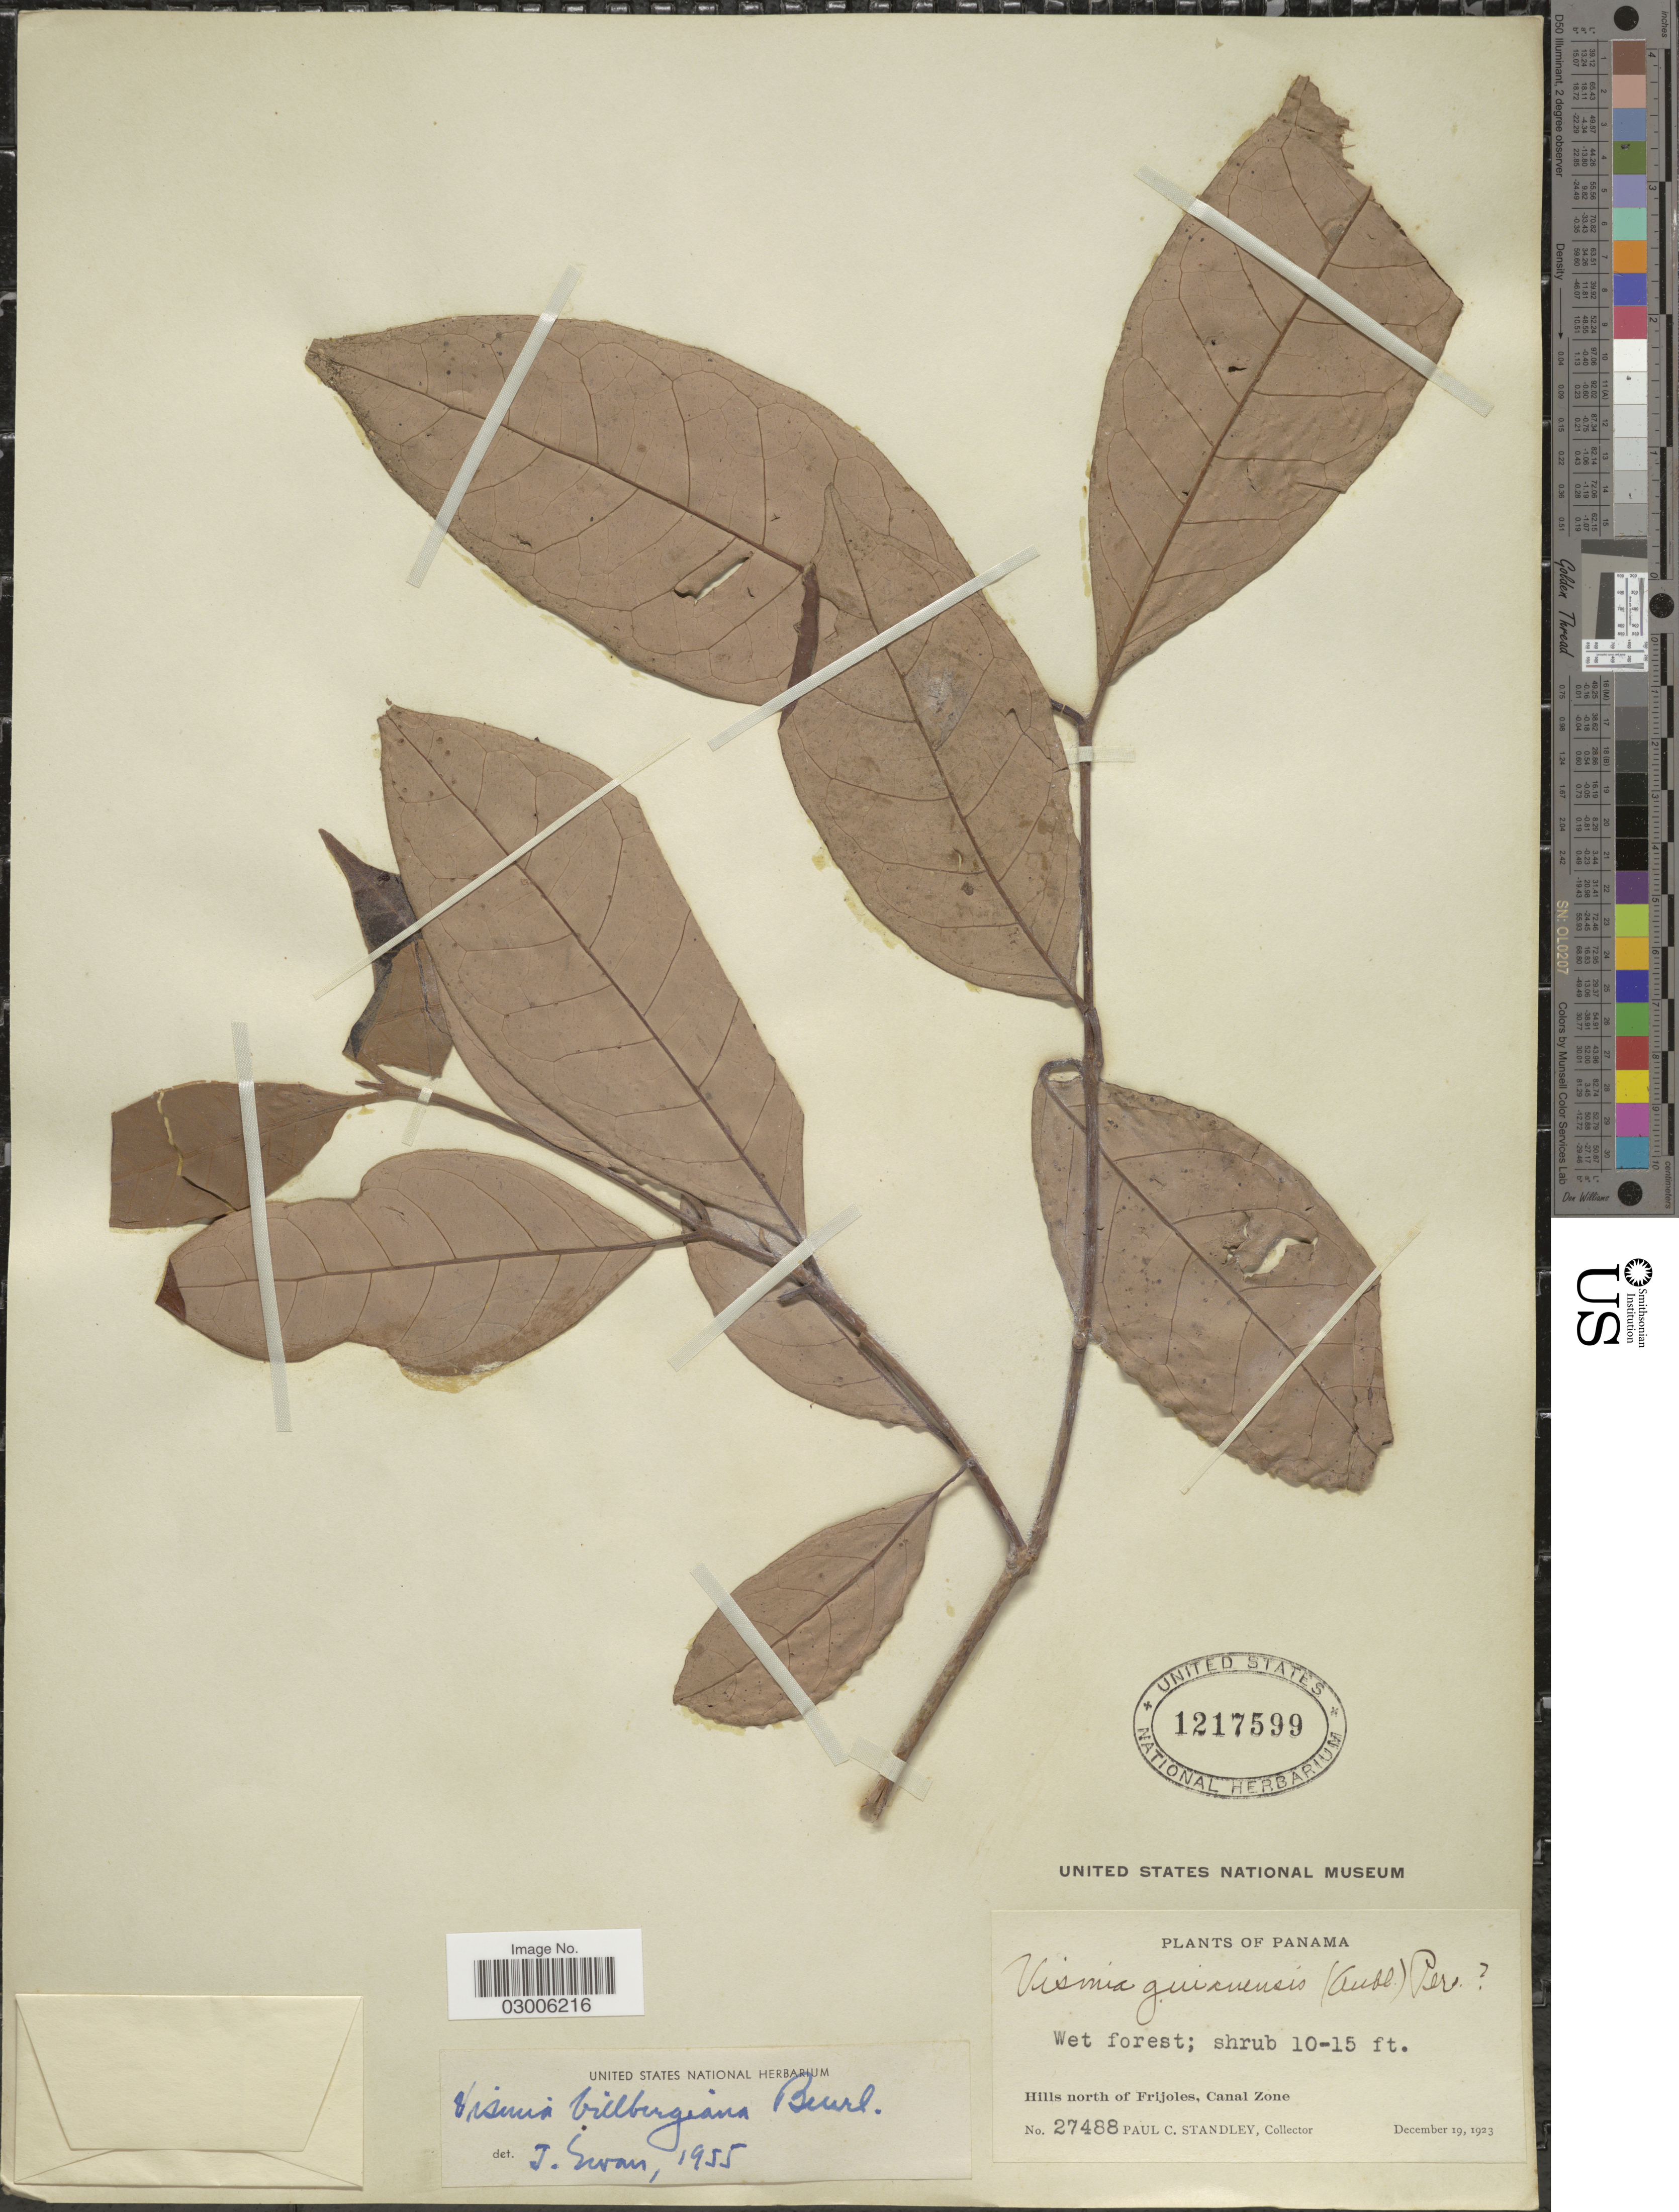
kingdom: Plantae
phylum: Tracheophyta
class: Magnoliopsida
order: Malpighiales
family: Hypericaceae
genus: Vismia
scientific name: Vismia billbergiana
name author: Beurl.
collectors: P. C. Standley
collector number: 27488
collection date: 1923-12-19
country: Panama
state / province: Colón / Panamá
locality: Hills north of Frijoles, Canal Zone.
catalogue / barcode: US 1217599